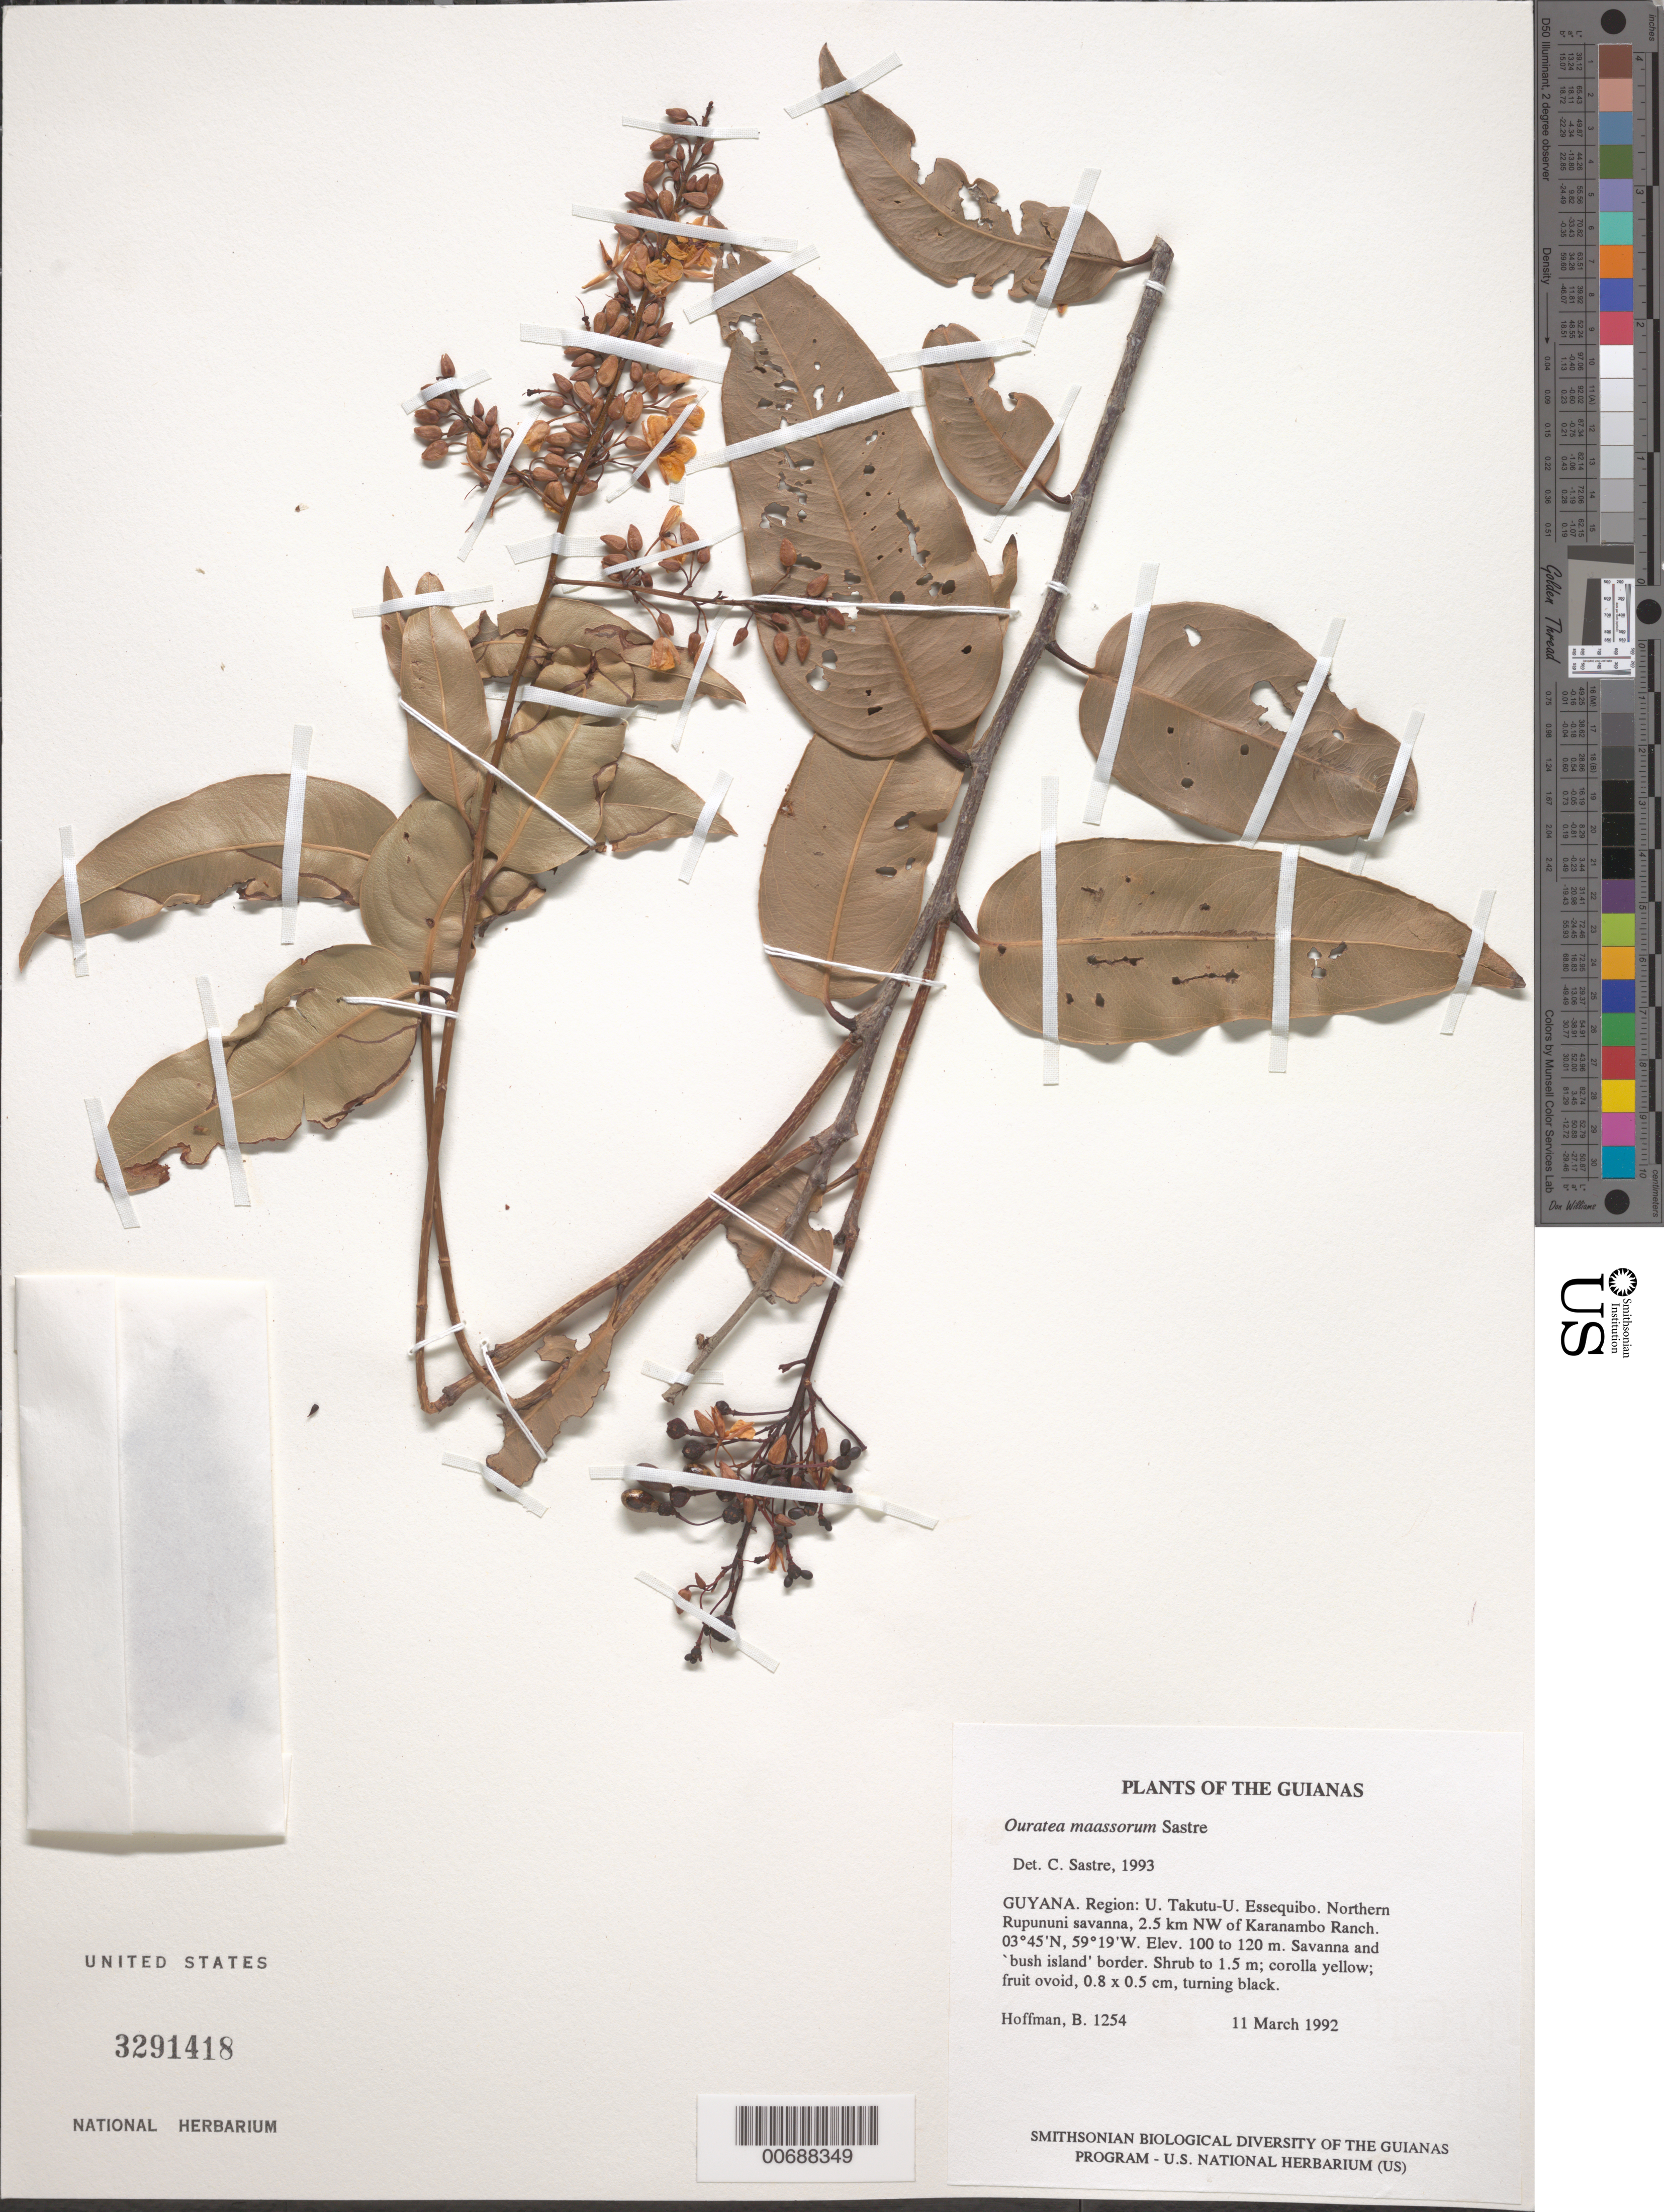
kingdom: Plantae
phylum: Tracheophyta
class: Magnoliopsida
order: Malpighiales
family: Ochnaceae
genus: Ouratea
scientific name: Ouratea maasorum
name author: Sastre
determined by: Sastre, C. H. L.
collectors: B. Hoffman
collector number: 1254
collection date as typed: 11 March 1992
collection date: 1992-03-11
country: Guyana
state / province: U. Takutu-U. Essequibo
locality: Northern Rupununi savanna, 2.5 km NW of Karanambo Ranch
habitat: Savanna and "bush island" border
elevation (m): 100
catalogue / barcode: US 3291418